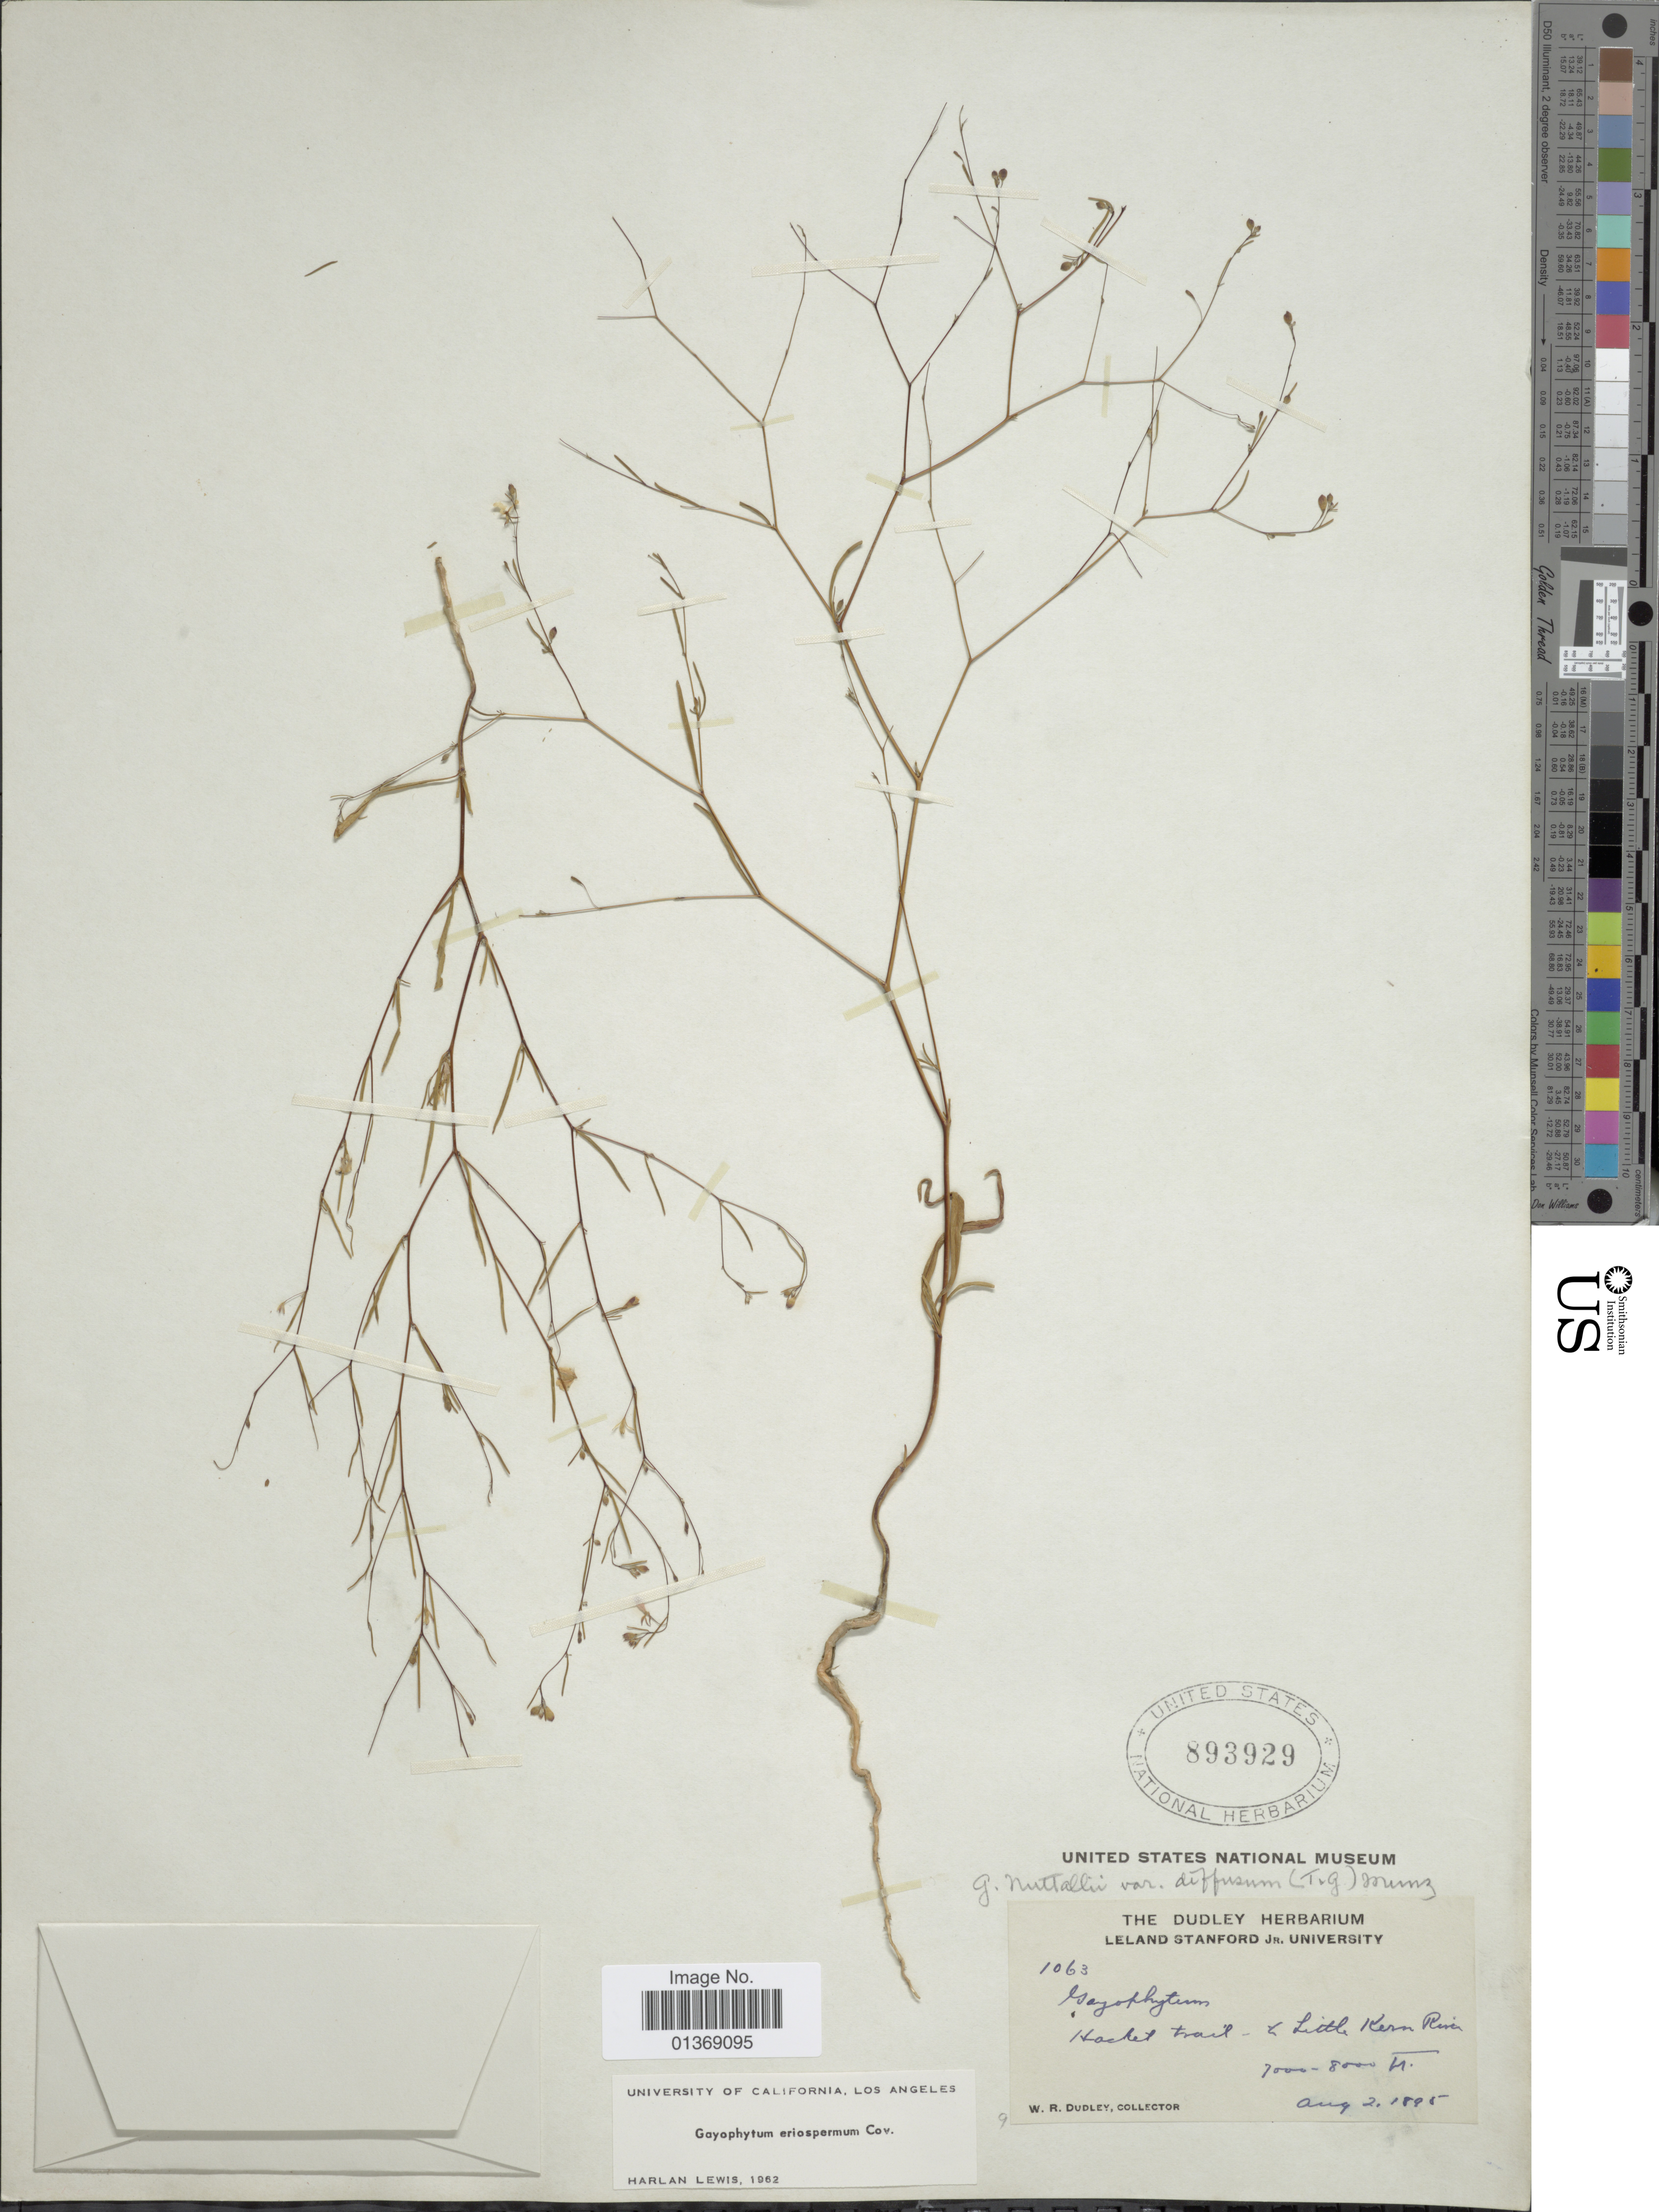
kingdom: Plantae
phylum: Tracheophyta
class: Magnoliopsida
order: Myrtales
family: Onagraceae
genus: Gayophytum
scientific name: Gayophytum eriospermum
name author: Coville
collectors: W. Dudley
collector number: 1063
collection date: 1895-08-02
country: United States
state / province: California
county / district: Kern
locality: Hacket trail - to Little Kern River.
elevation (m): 2134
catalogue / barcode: US 893929